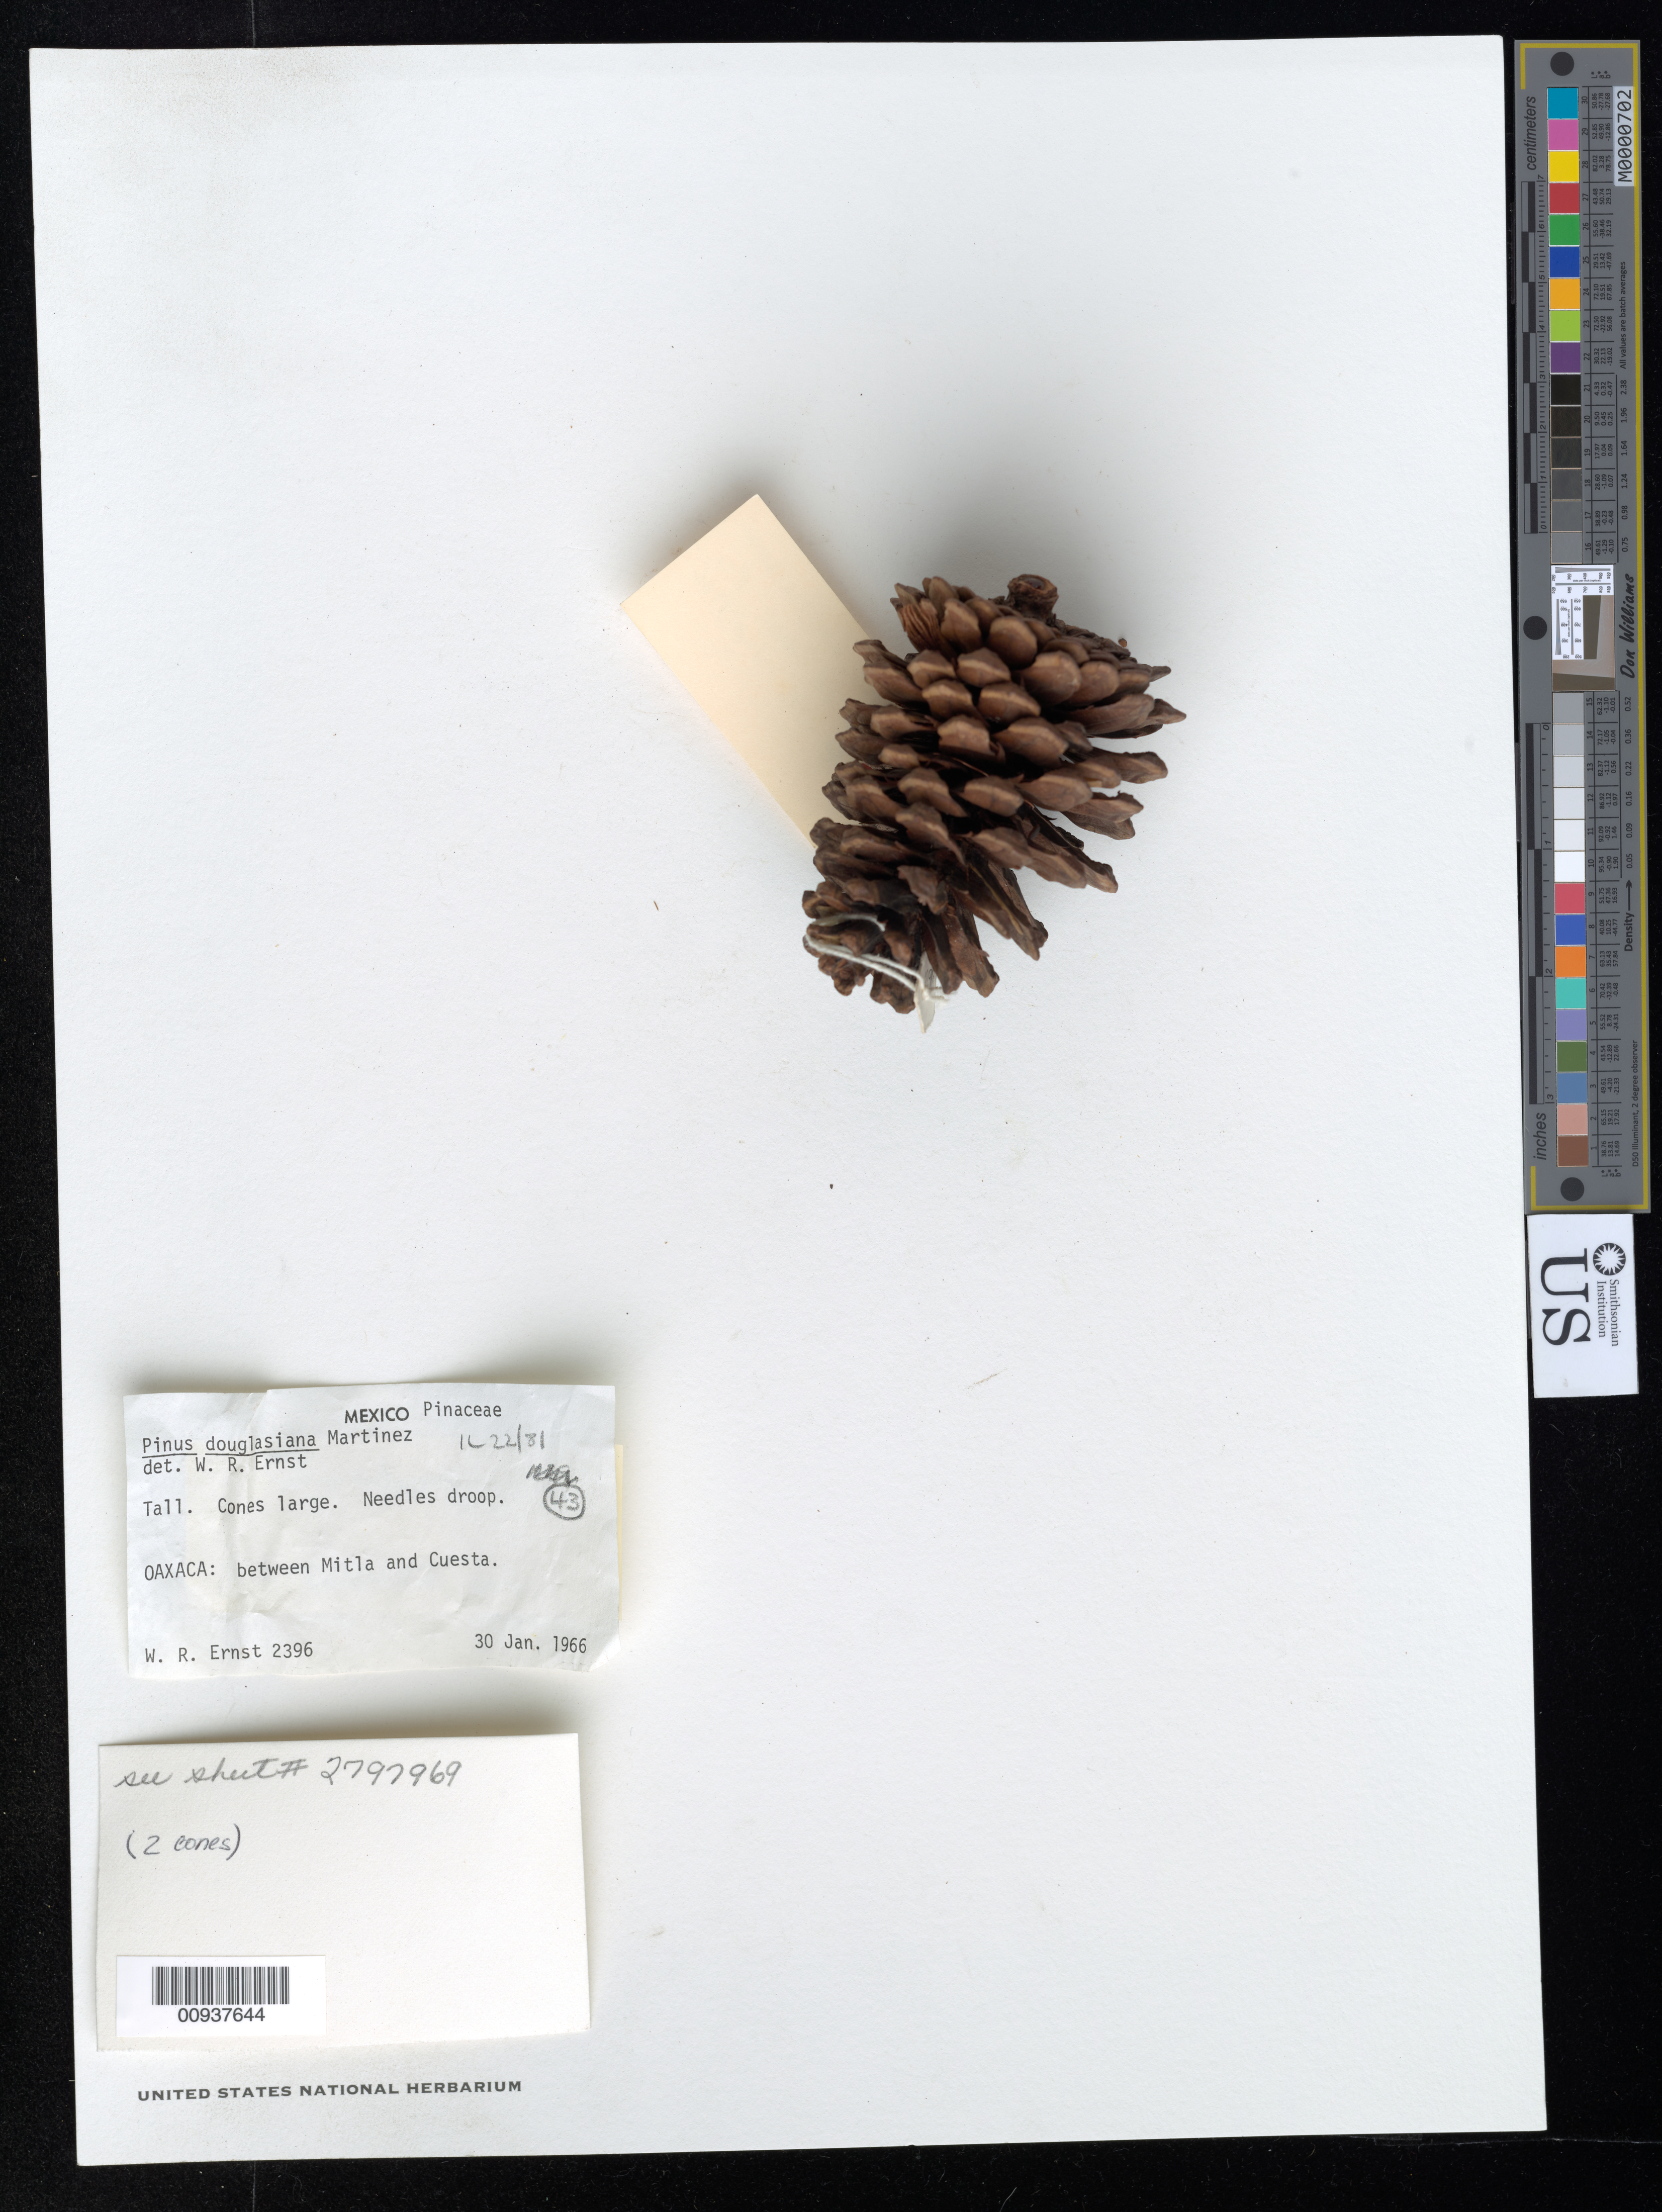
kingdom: Plantae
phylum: Tracheophyta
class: Pinopsida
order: Pinales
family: Pinaceae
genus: Pinus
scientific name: Pinus douglasiana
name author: Martínez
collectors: W. R. Ernst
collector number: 2396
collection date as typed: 30 Jan 1966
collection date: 1966-01-30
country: Mexico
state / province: Oaxaca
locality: Between Mitla and Cuesta.